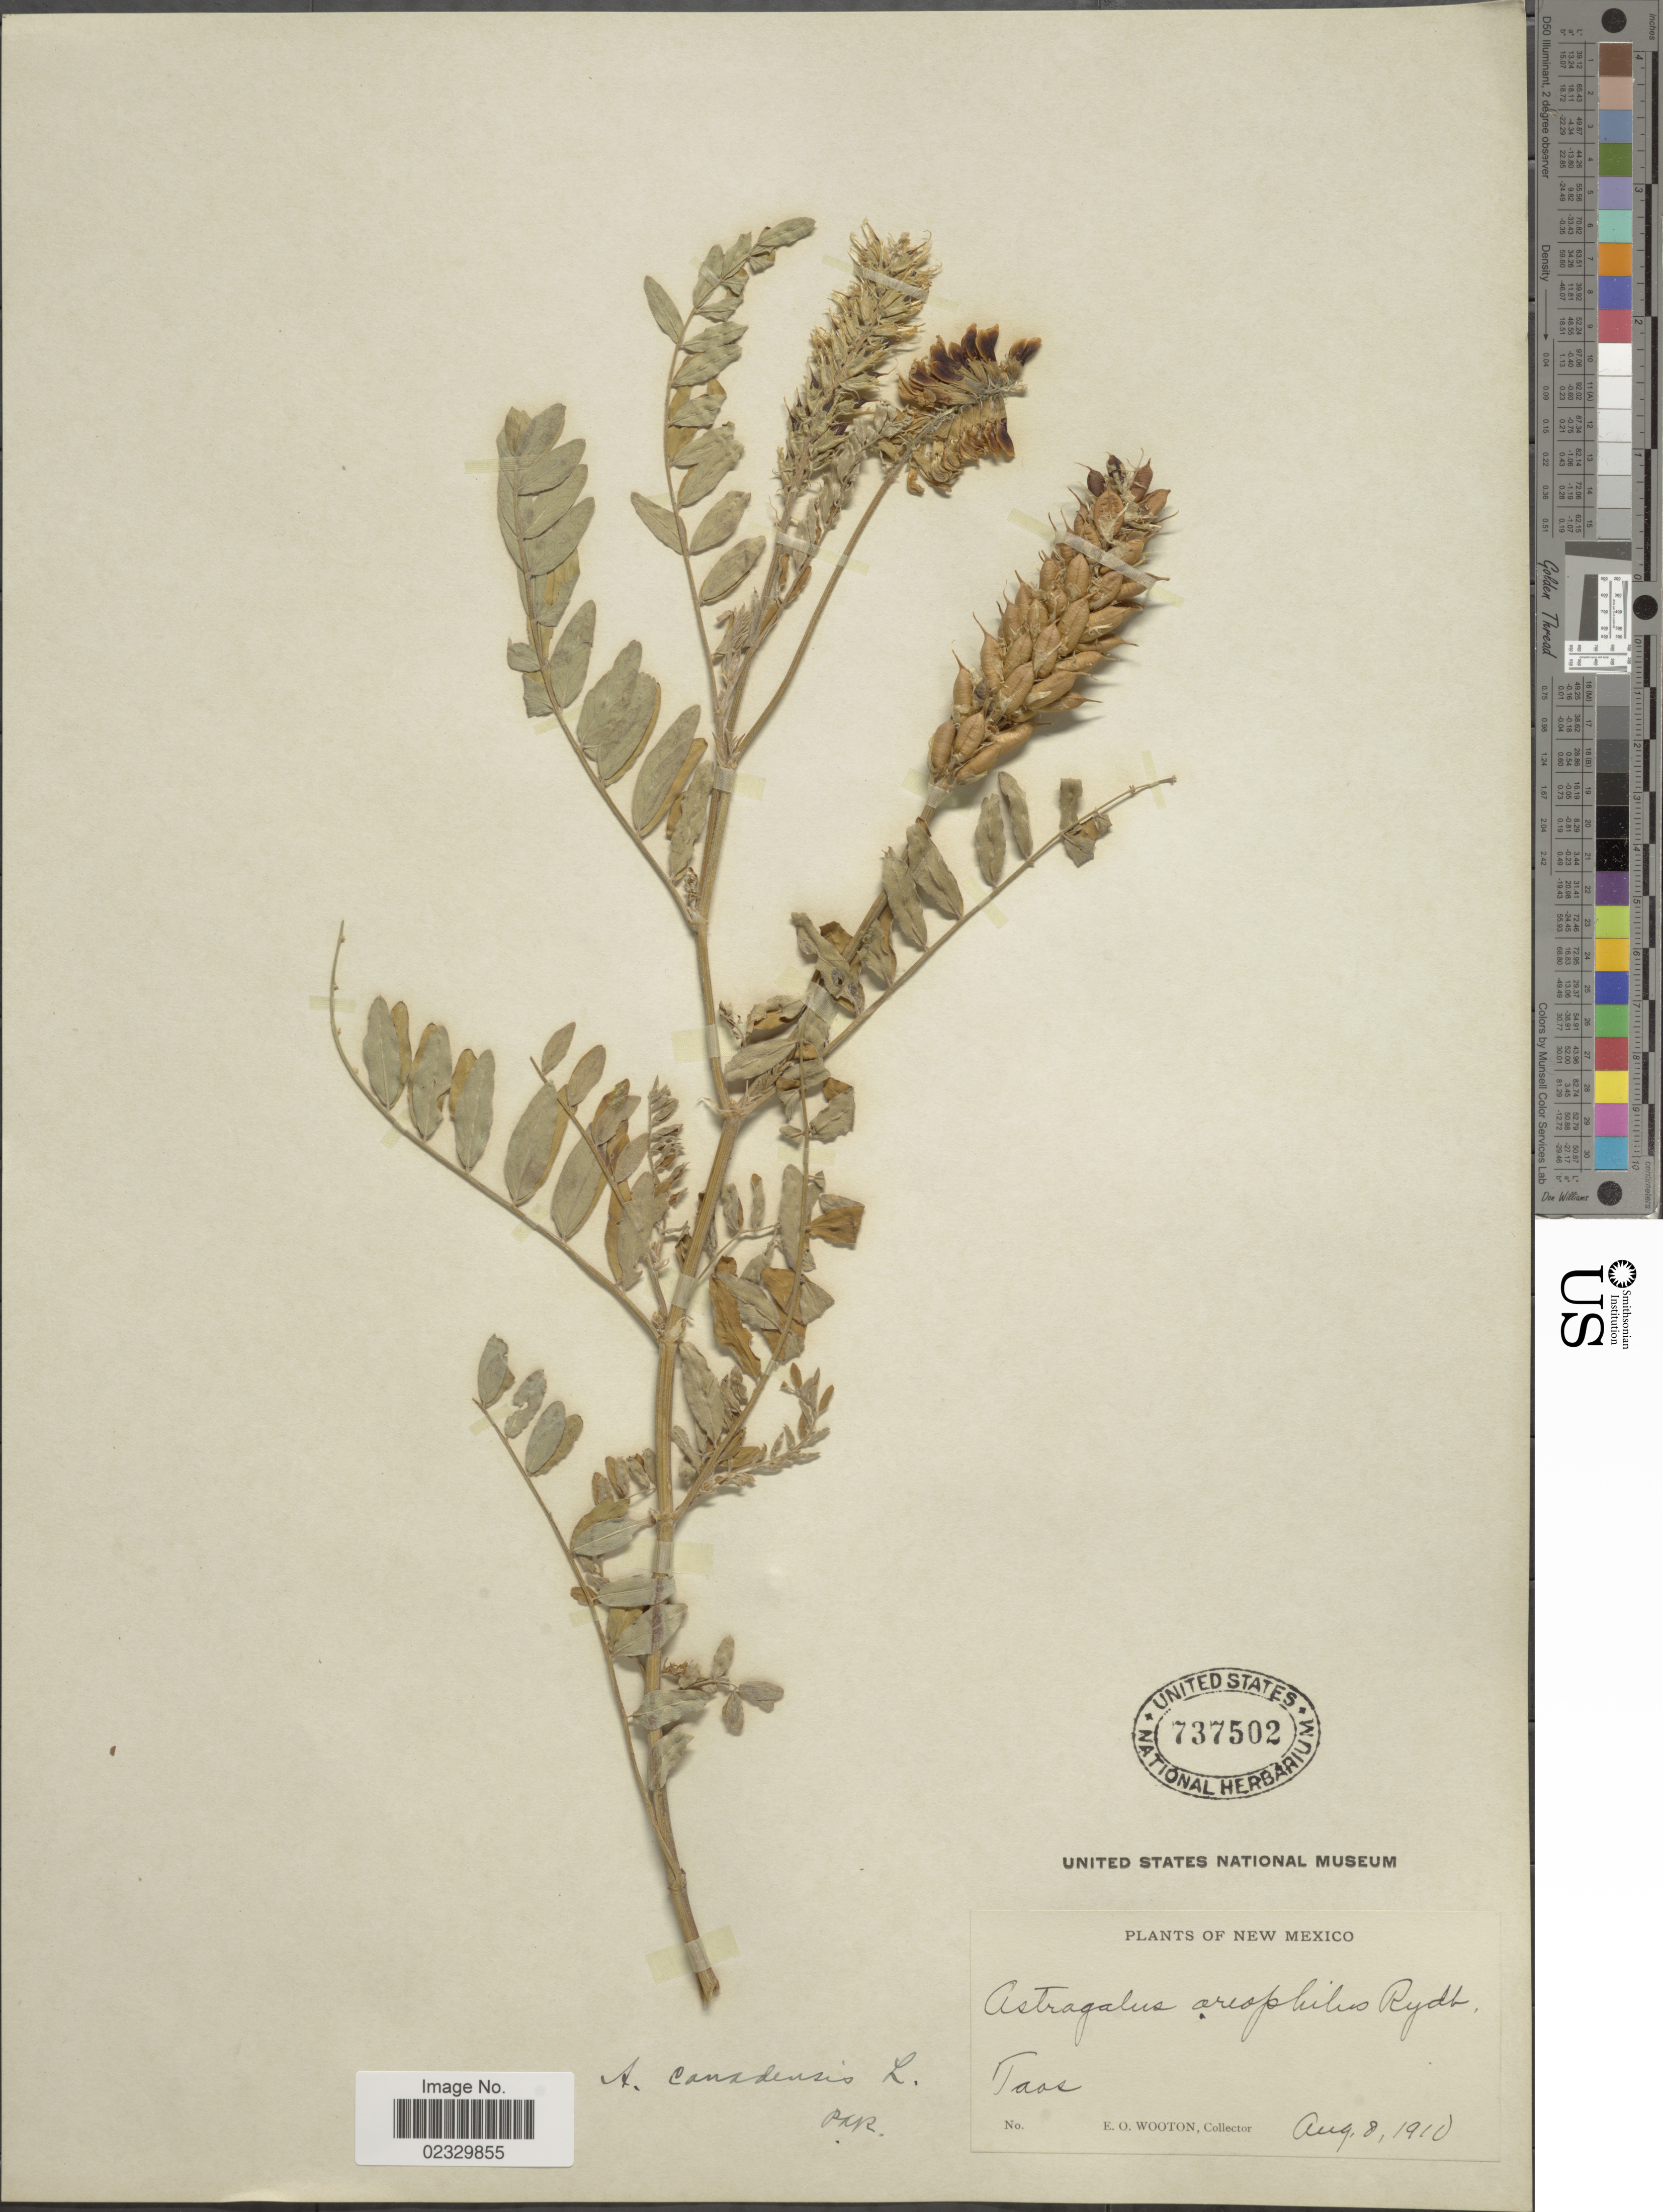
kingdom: Plantae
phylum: Tracheophyta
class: Magnoliopsida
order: Fabales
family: Fabaceae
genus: Astragalus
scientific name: Astragalus canadensis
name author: L.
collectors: E. O. Wooton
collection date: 1910-08-08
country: United States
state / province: New Mexico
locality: Taos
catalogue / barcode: US 737502